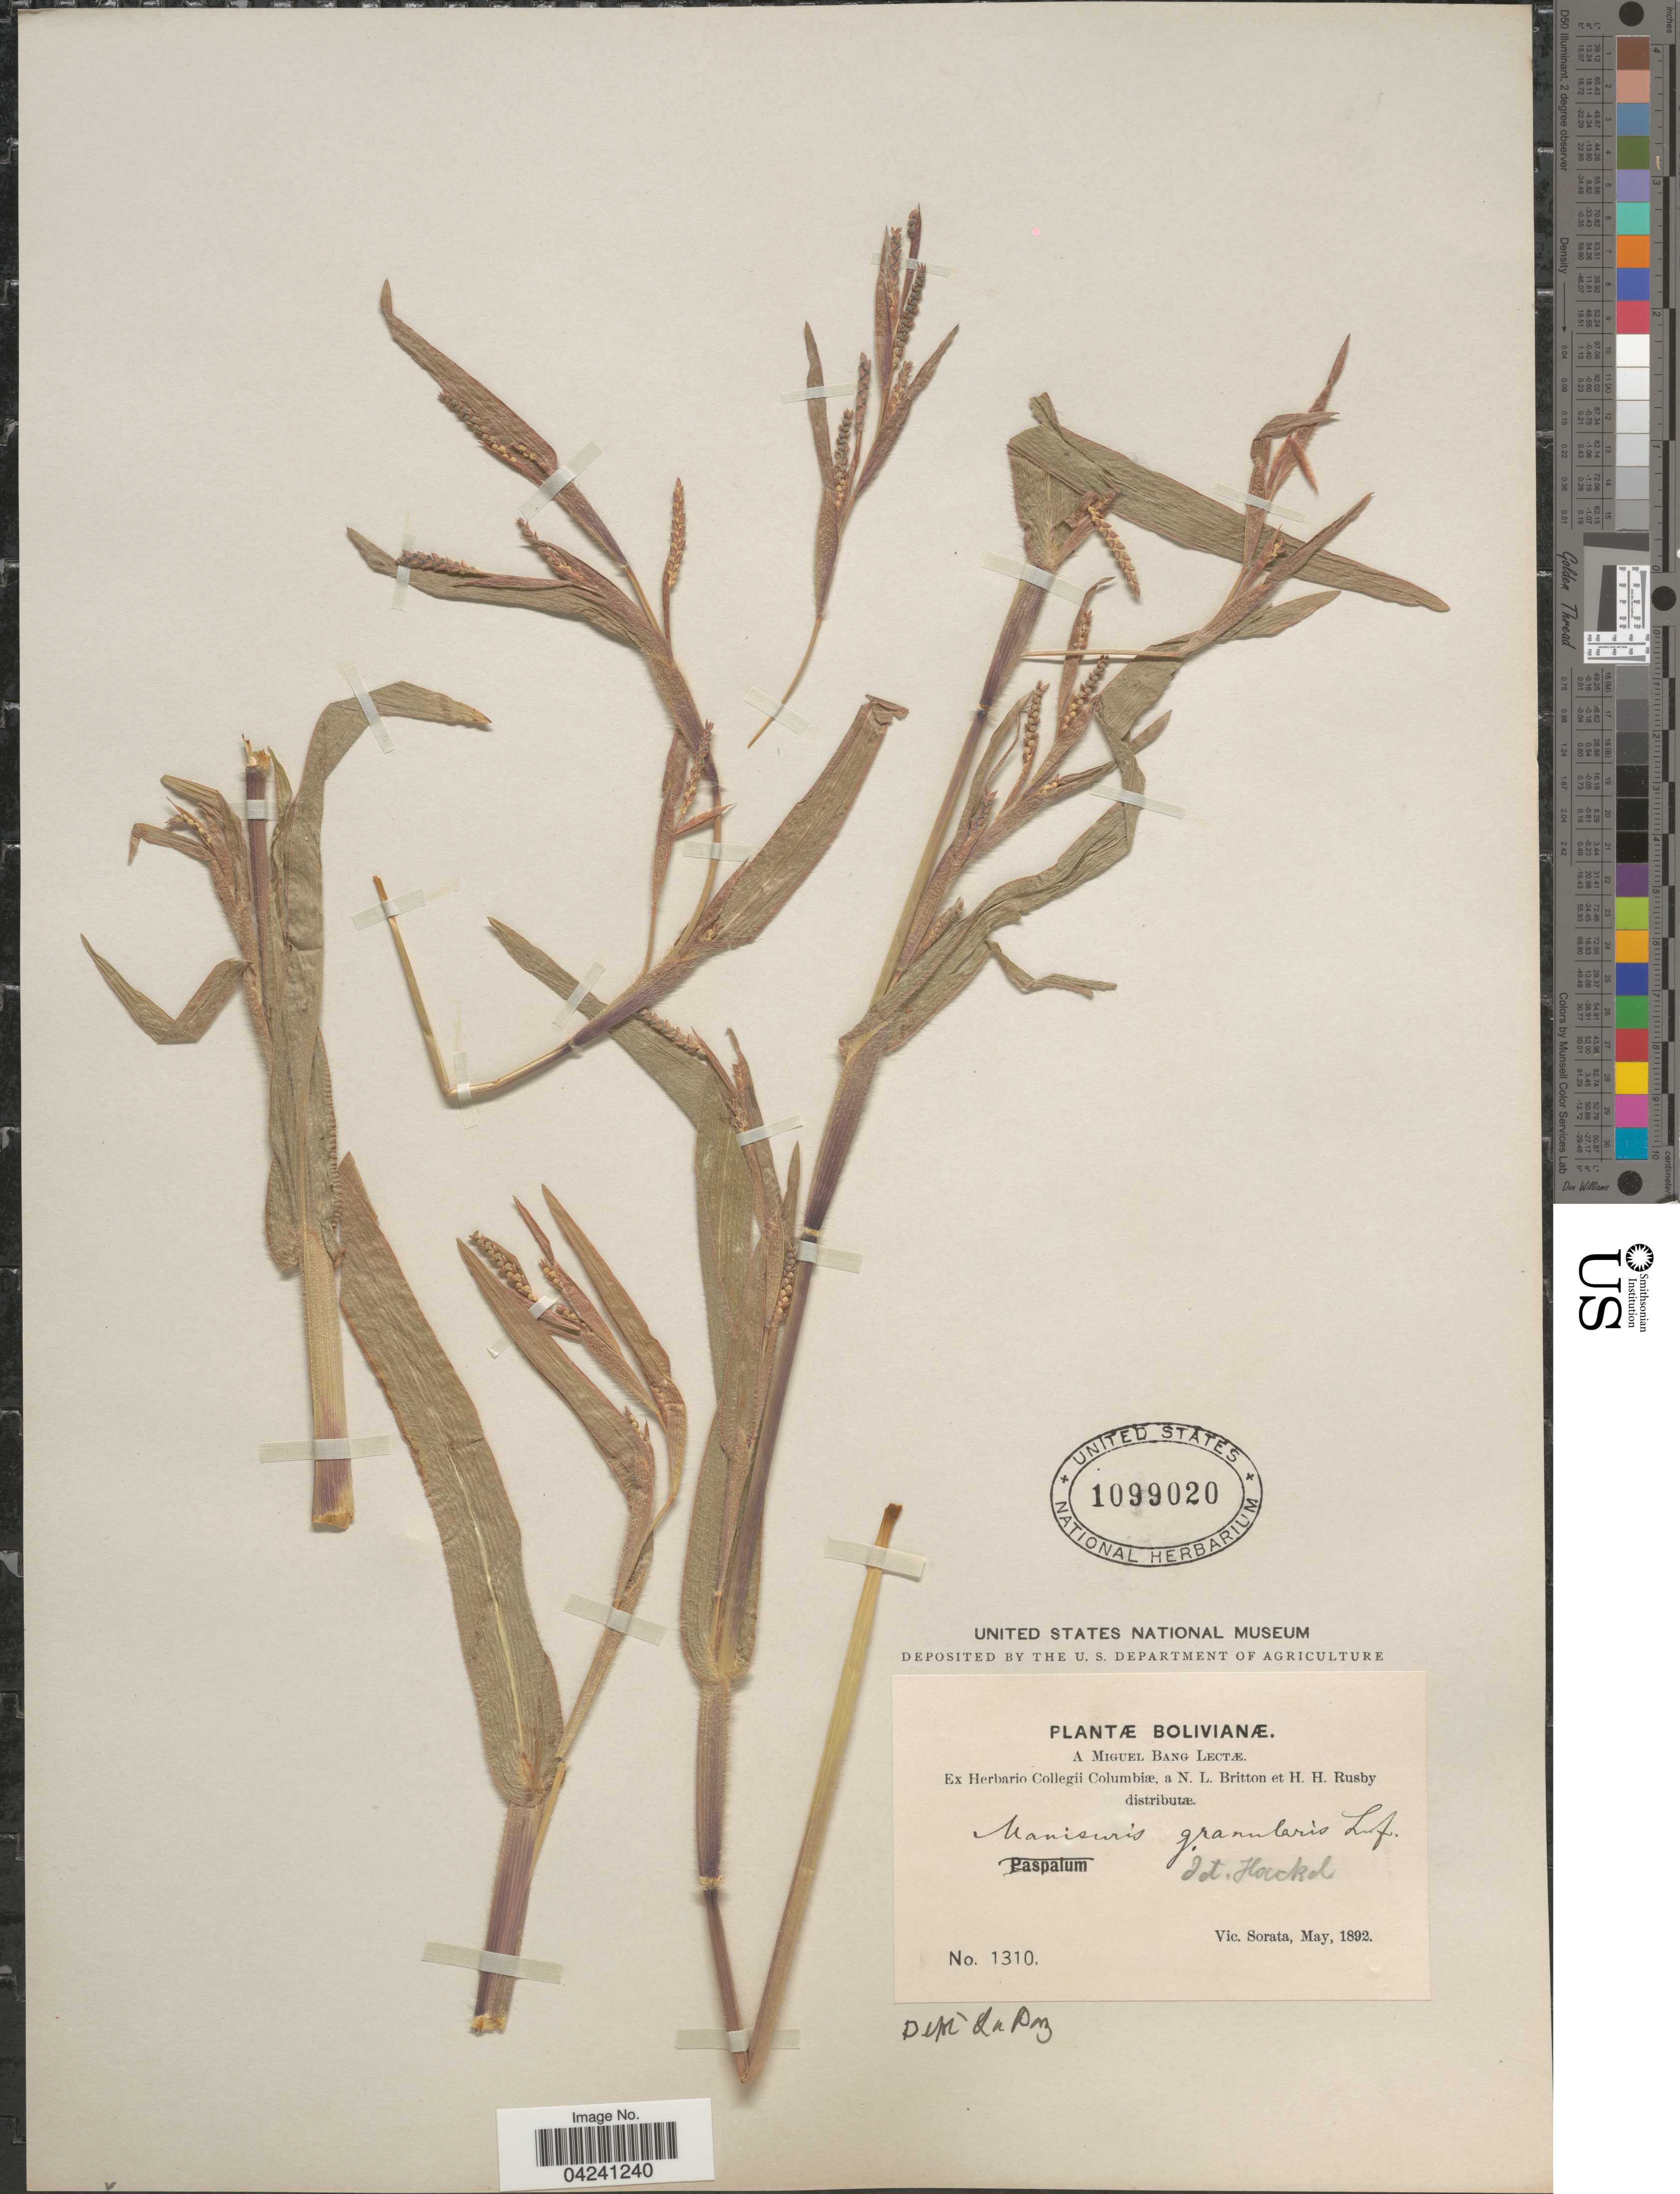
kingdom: Plantae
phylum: Tracheophyta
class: Liliopsida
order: Poales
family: Poaceae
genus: Hackelochloa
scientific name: Hackelochloa granularis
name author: (L.) Kuntze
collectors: M. Bang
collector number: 1310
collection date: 1892-05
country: Bolivia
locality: Vic. Sorata.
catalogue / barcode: US 1099020